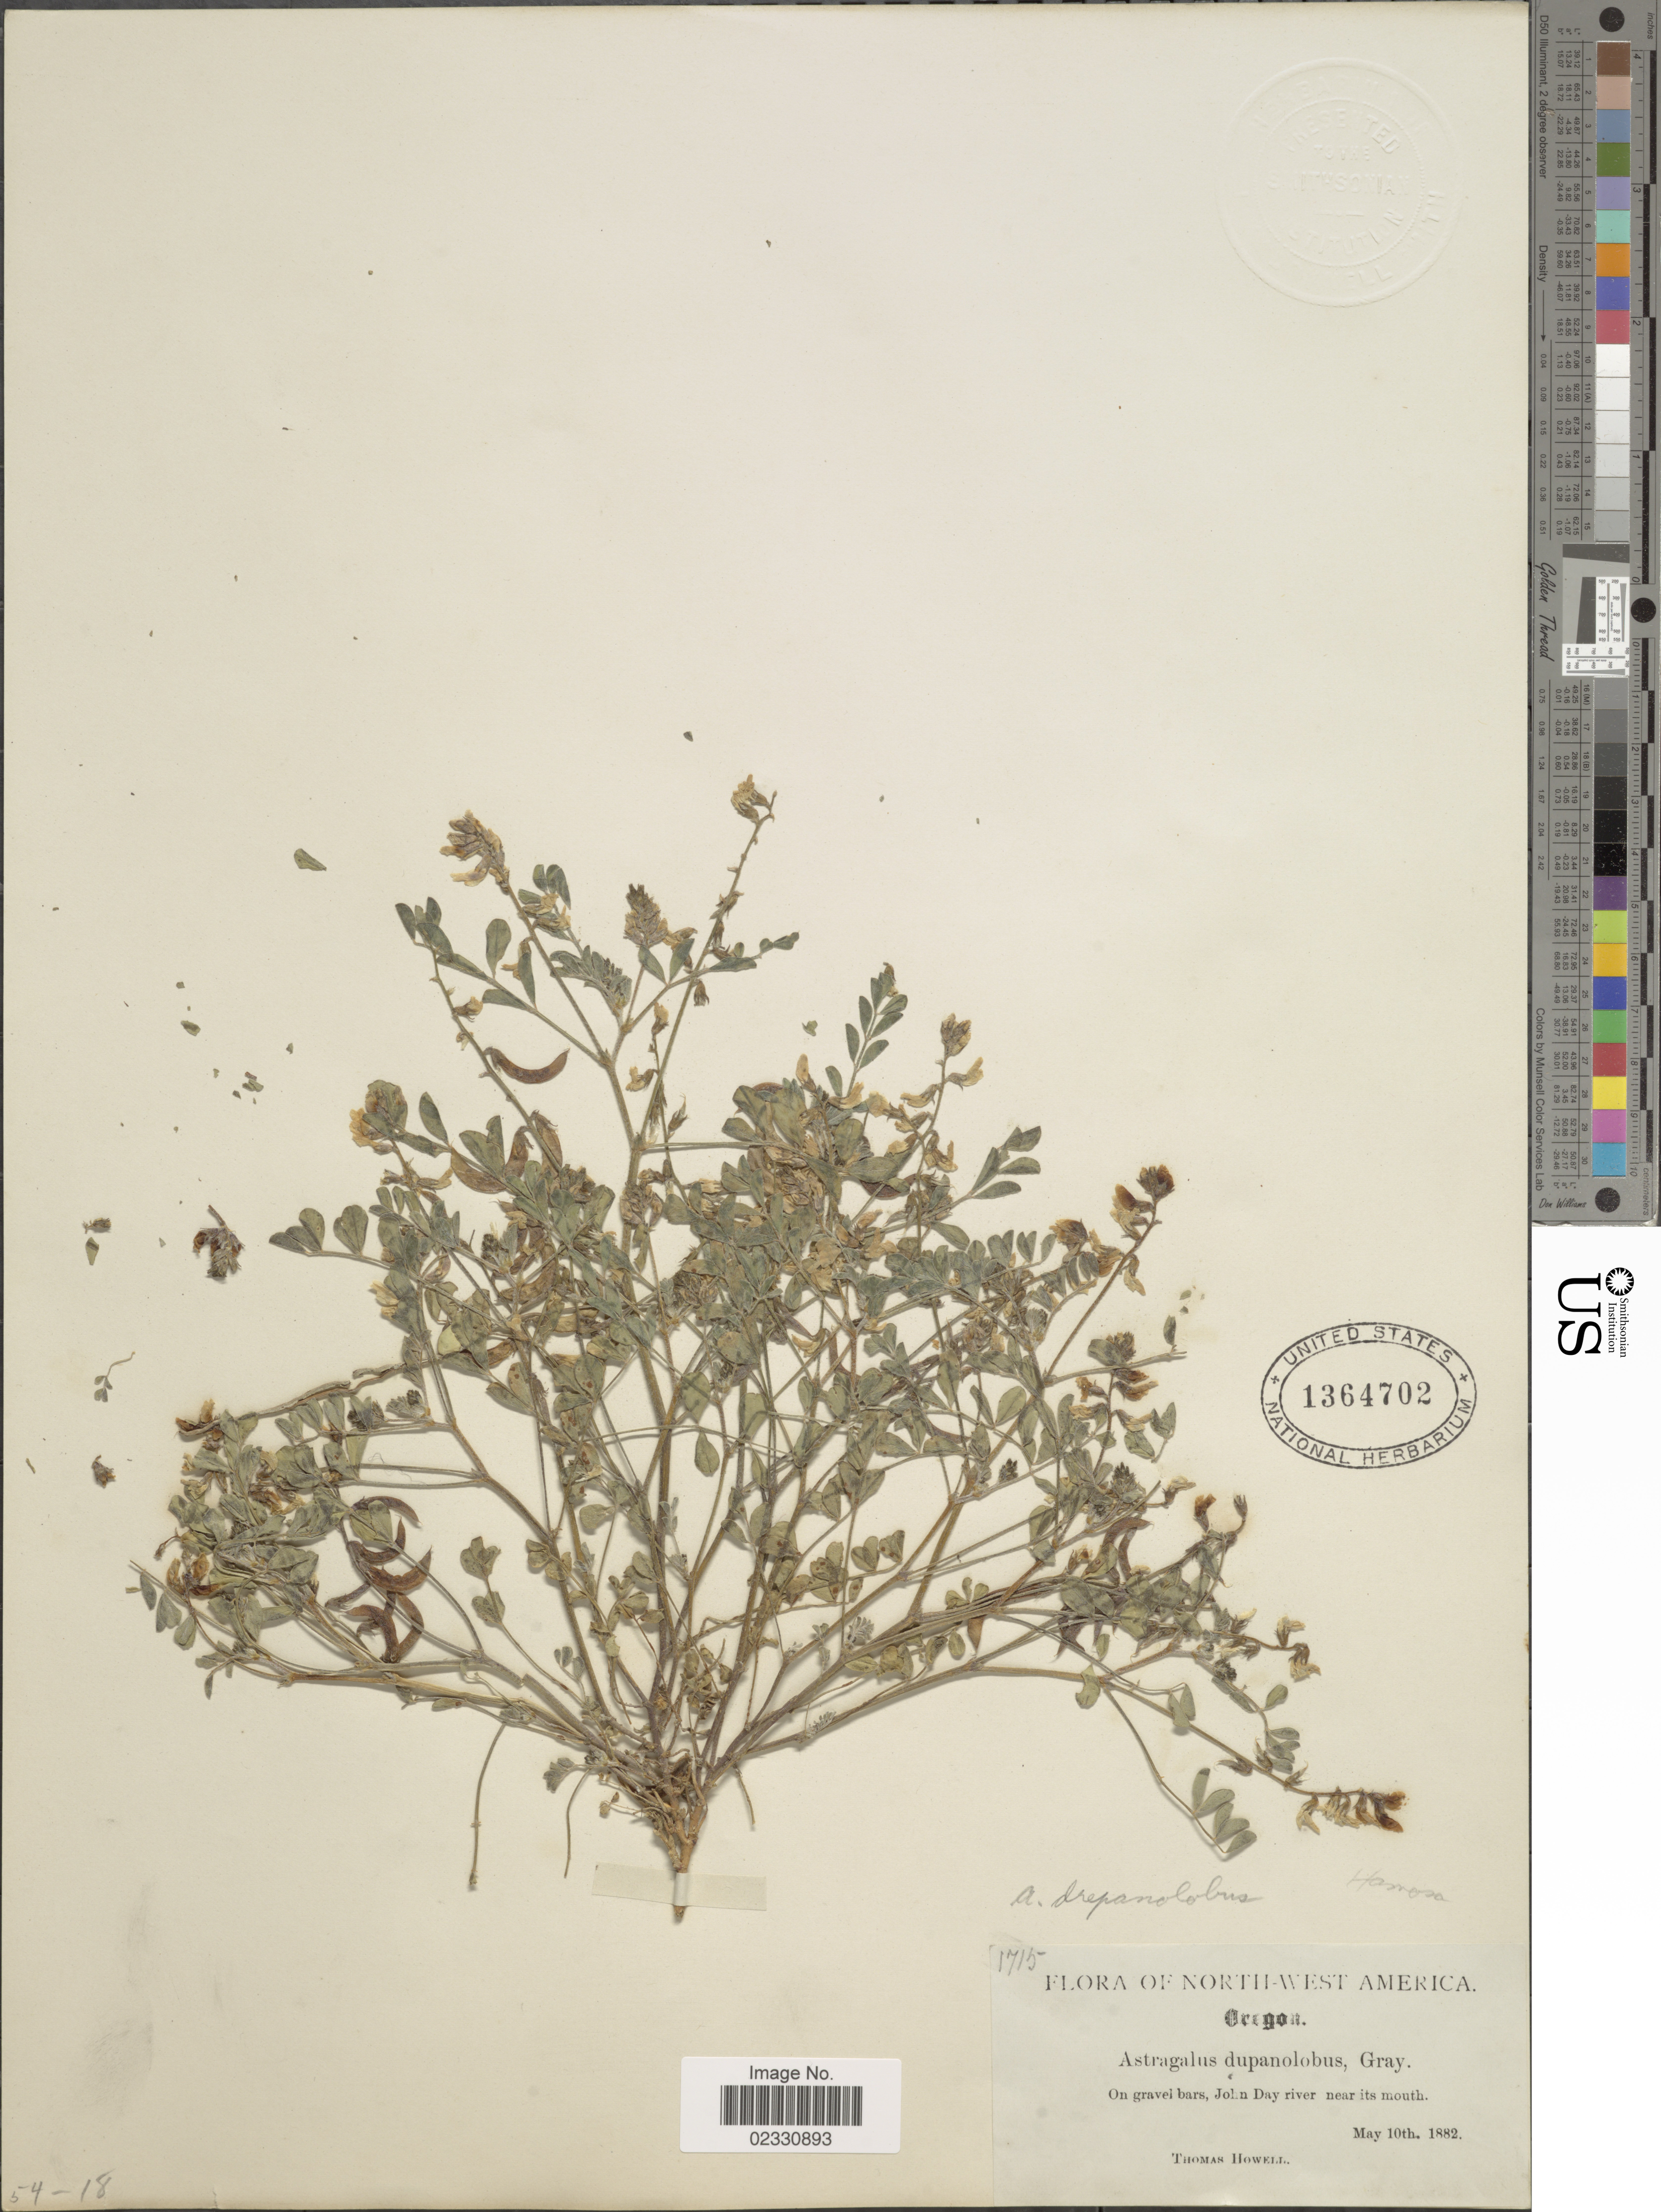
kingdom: Plantae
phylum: Tracheophyta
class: Magnoliopsida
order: Fabales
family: Fabaceae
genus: Astragalus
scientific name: Astragalus drepanolobus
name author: A. Gray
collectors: T. Howell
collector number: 1715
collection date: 1882-05-10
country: United States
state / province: Oregon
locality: North-west America, On gravel bars, Joihn Day river near its mouth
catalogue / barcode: US 1364702